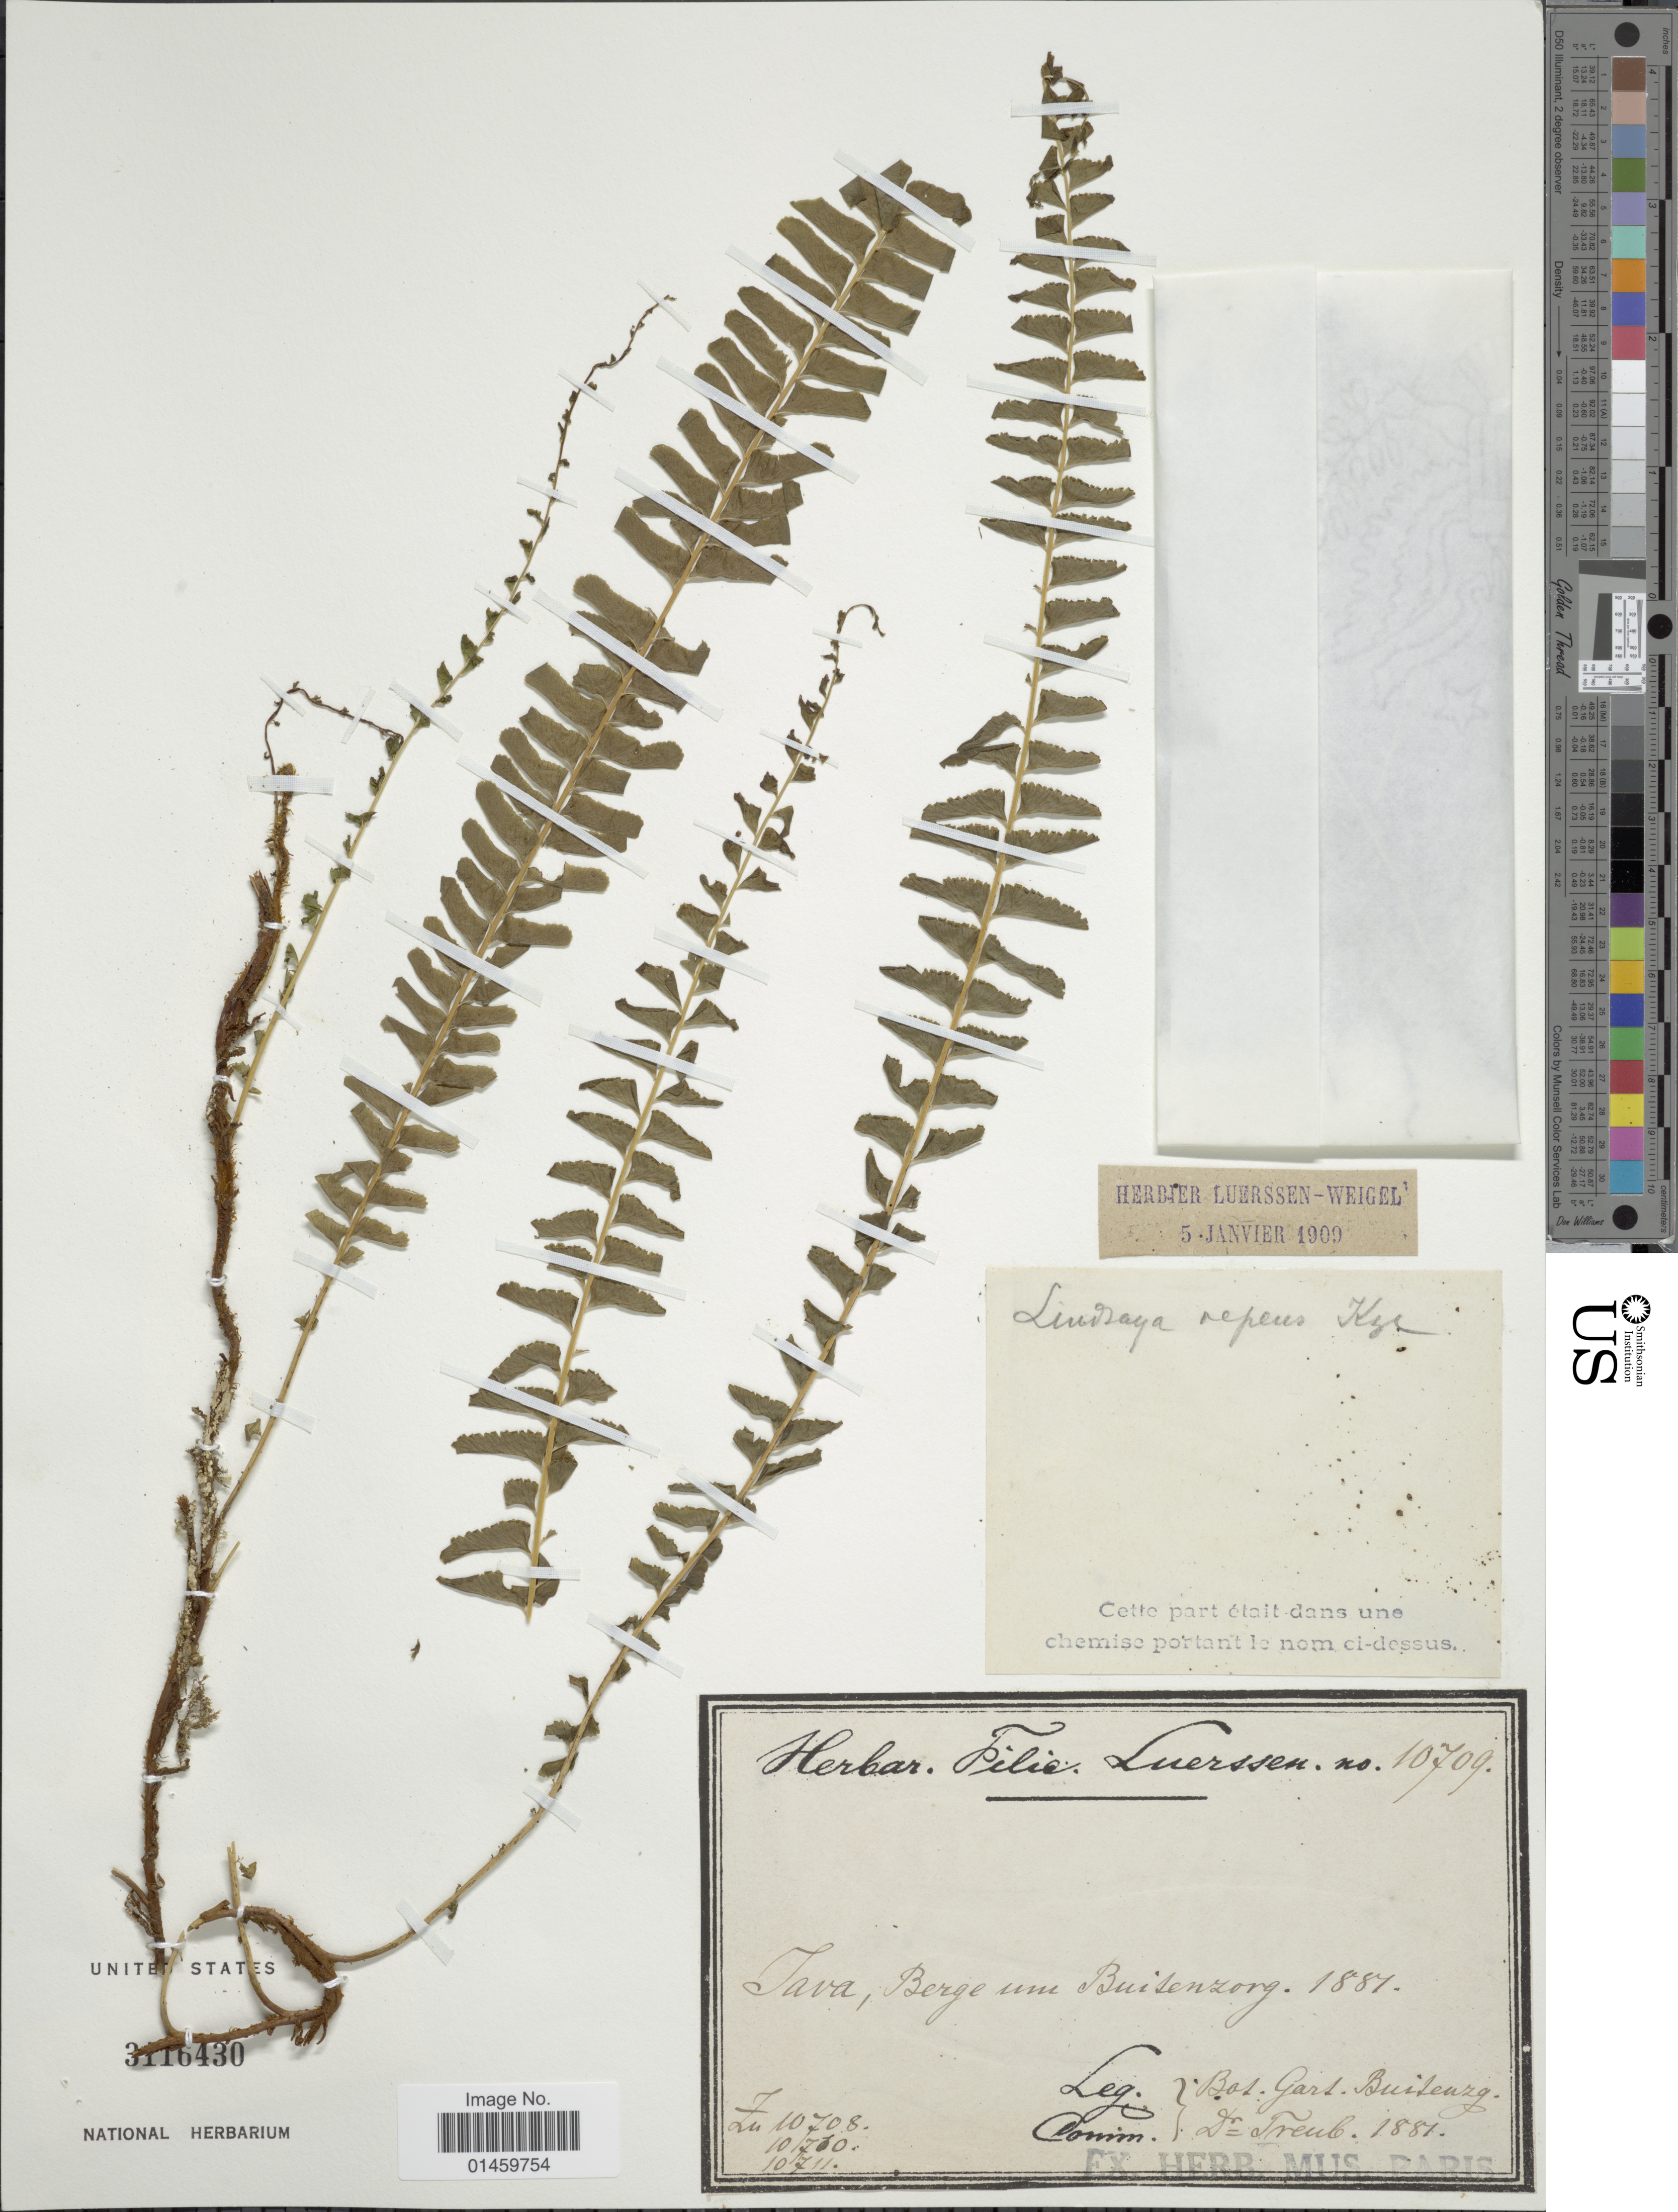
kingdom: Plantae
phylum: Tracheophyta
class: Polypodiopsida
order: Polypodiales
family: Lindsaeaceae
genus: Lindsaea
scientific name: Lindsaea repens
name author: (Bory) Thwaites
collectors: Treub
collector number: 10709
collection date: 1881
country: Indonesia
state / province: Java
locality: Berge um Buitenzorg.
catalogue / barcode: US 3116430